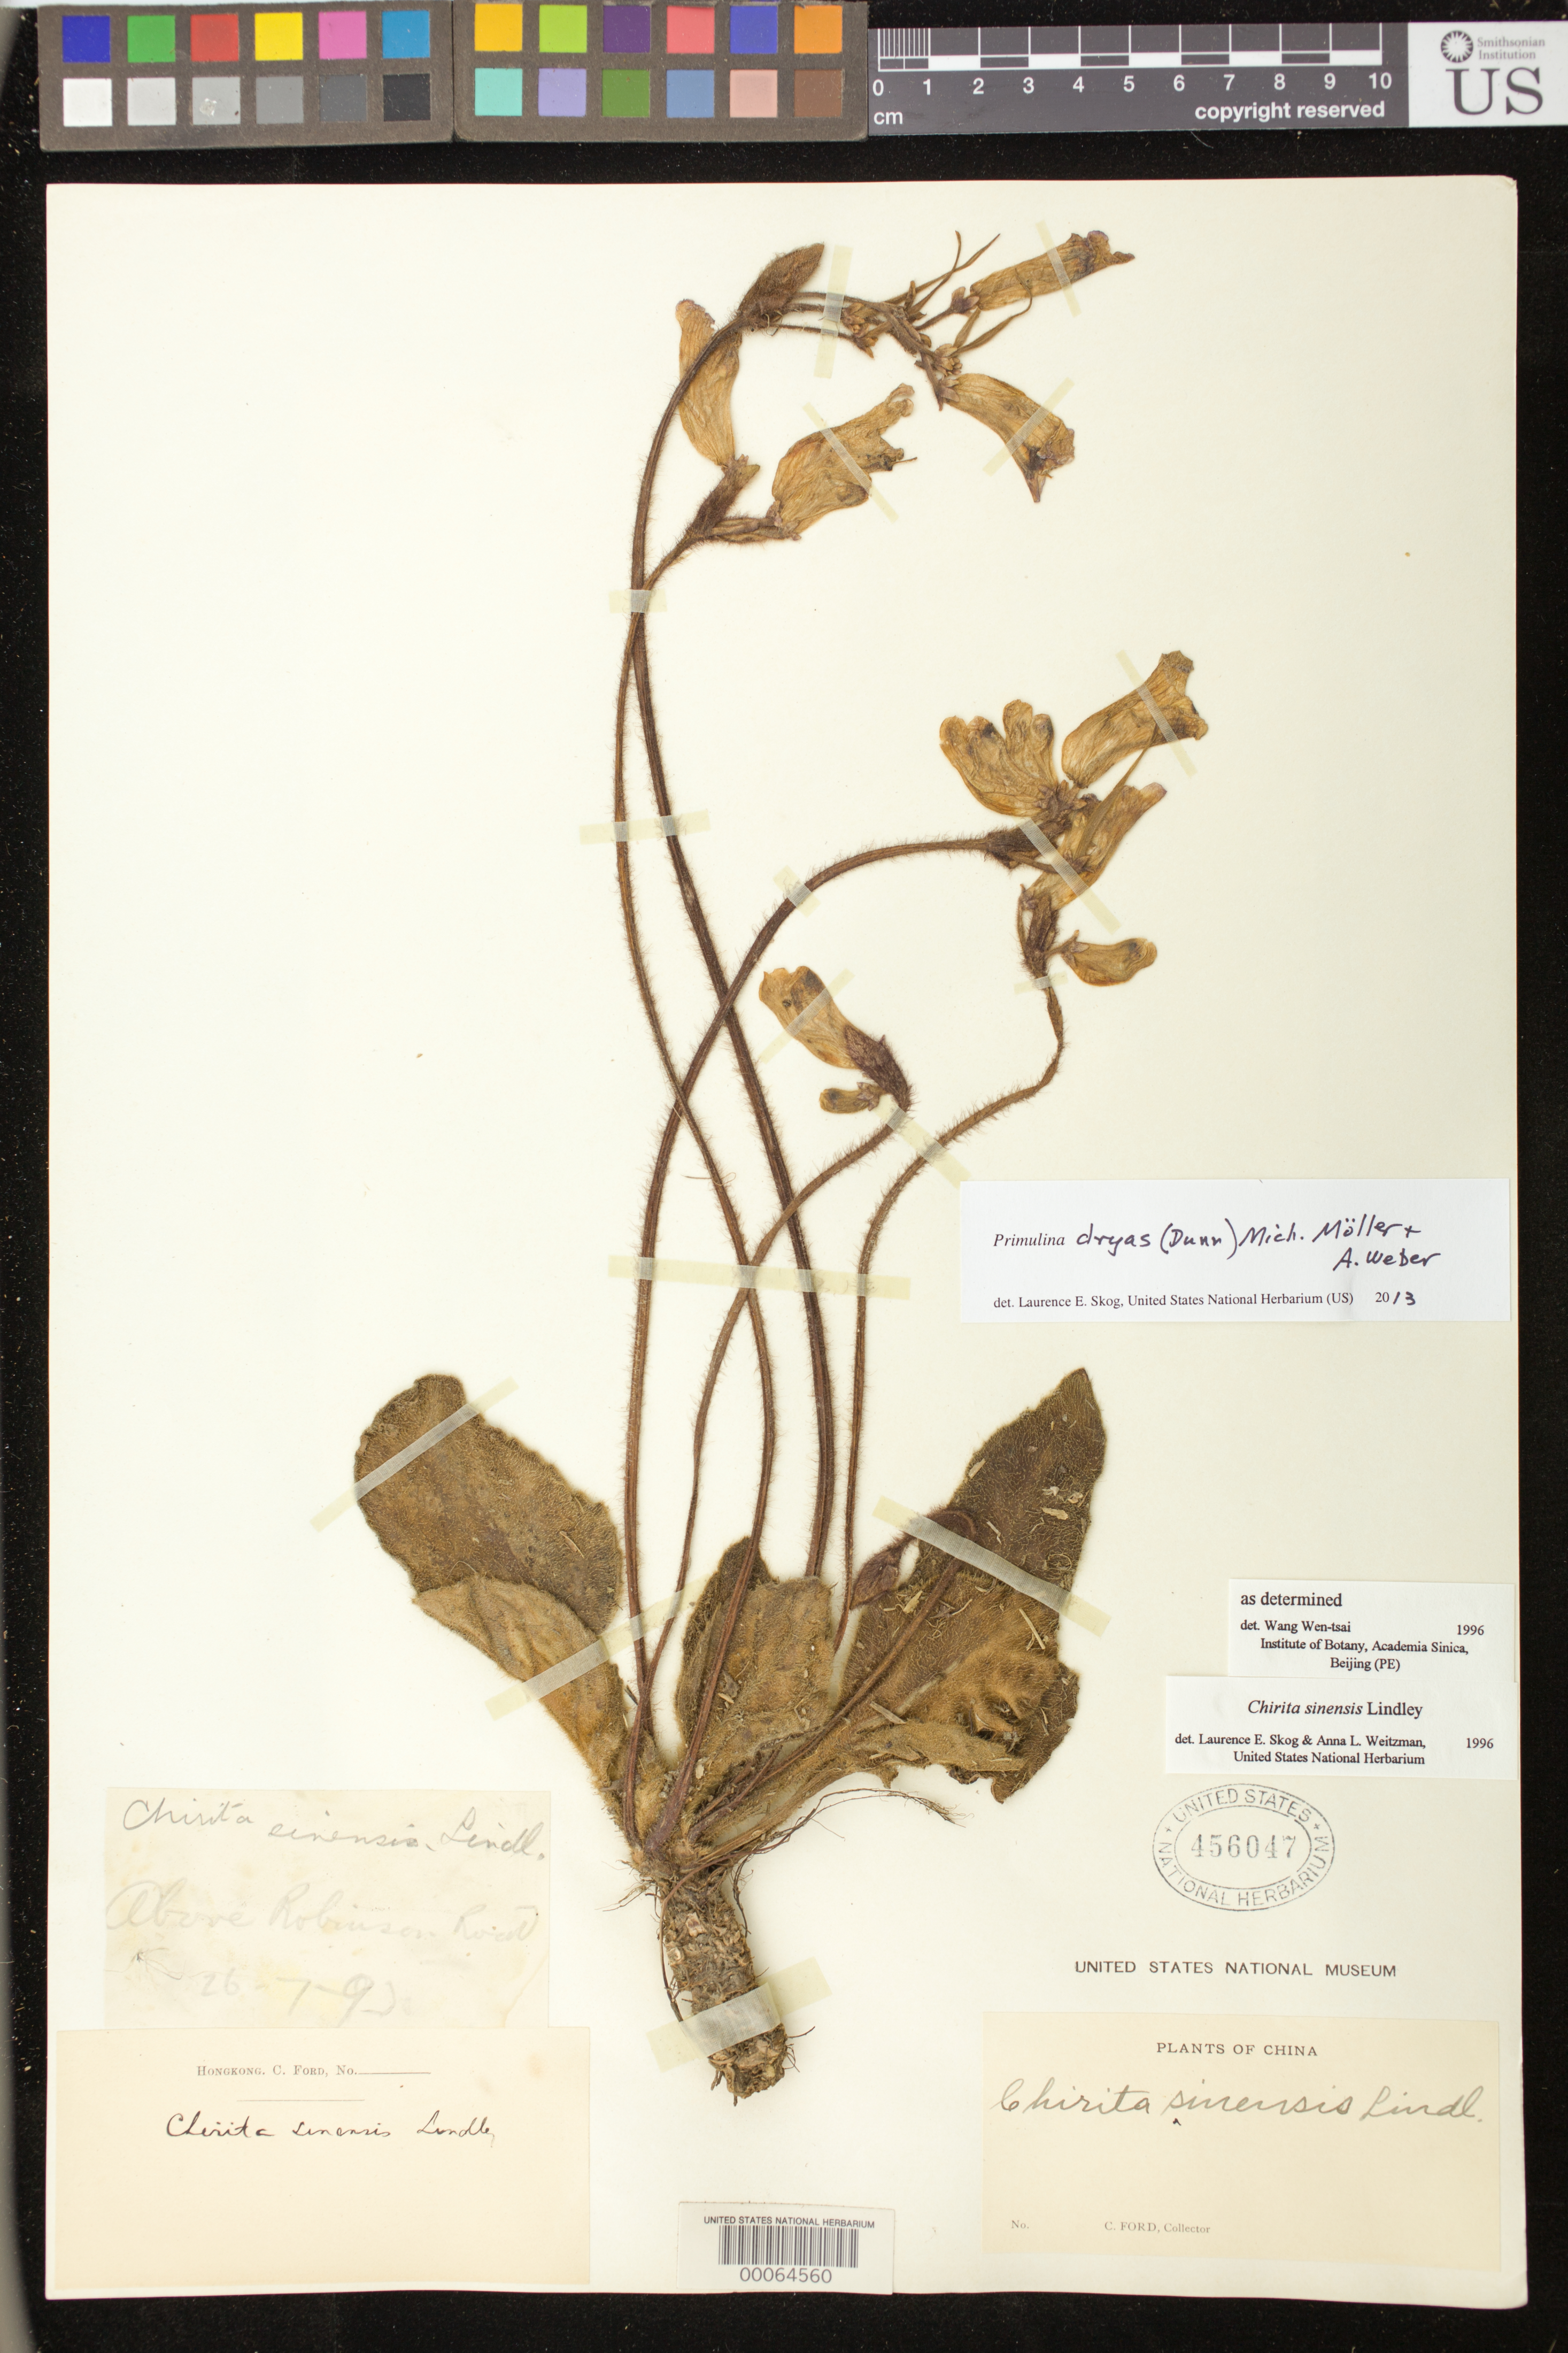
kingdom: Plantae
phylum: Tracheophyta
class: Magnoliopsida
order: Lamiales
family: Gesneriaceae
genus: Primulina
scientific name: Primulina dryas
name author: (Dunn) Mich. Möller & A. Weber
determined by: Skog, Laurence E.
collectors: C. Ford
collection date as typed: Oct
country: China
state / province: Hong Kong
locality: Hong kong, above robinson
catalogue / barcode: US 456047